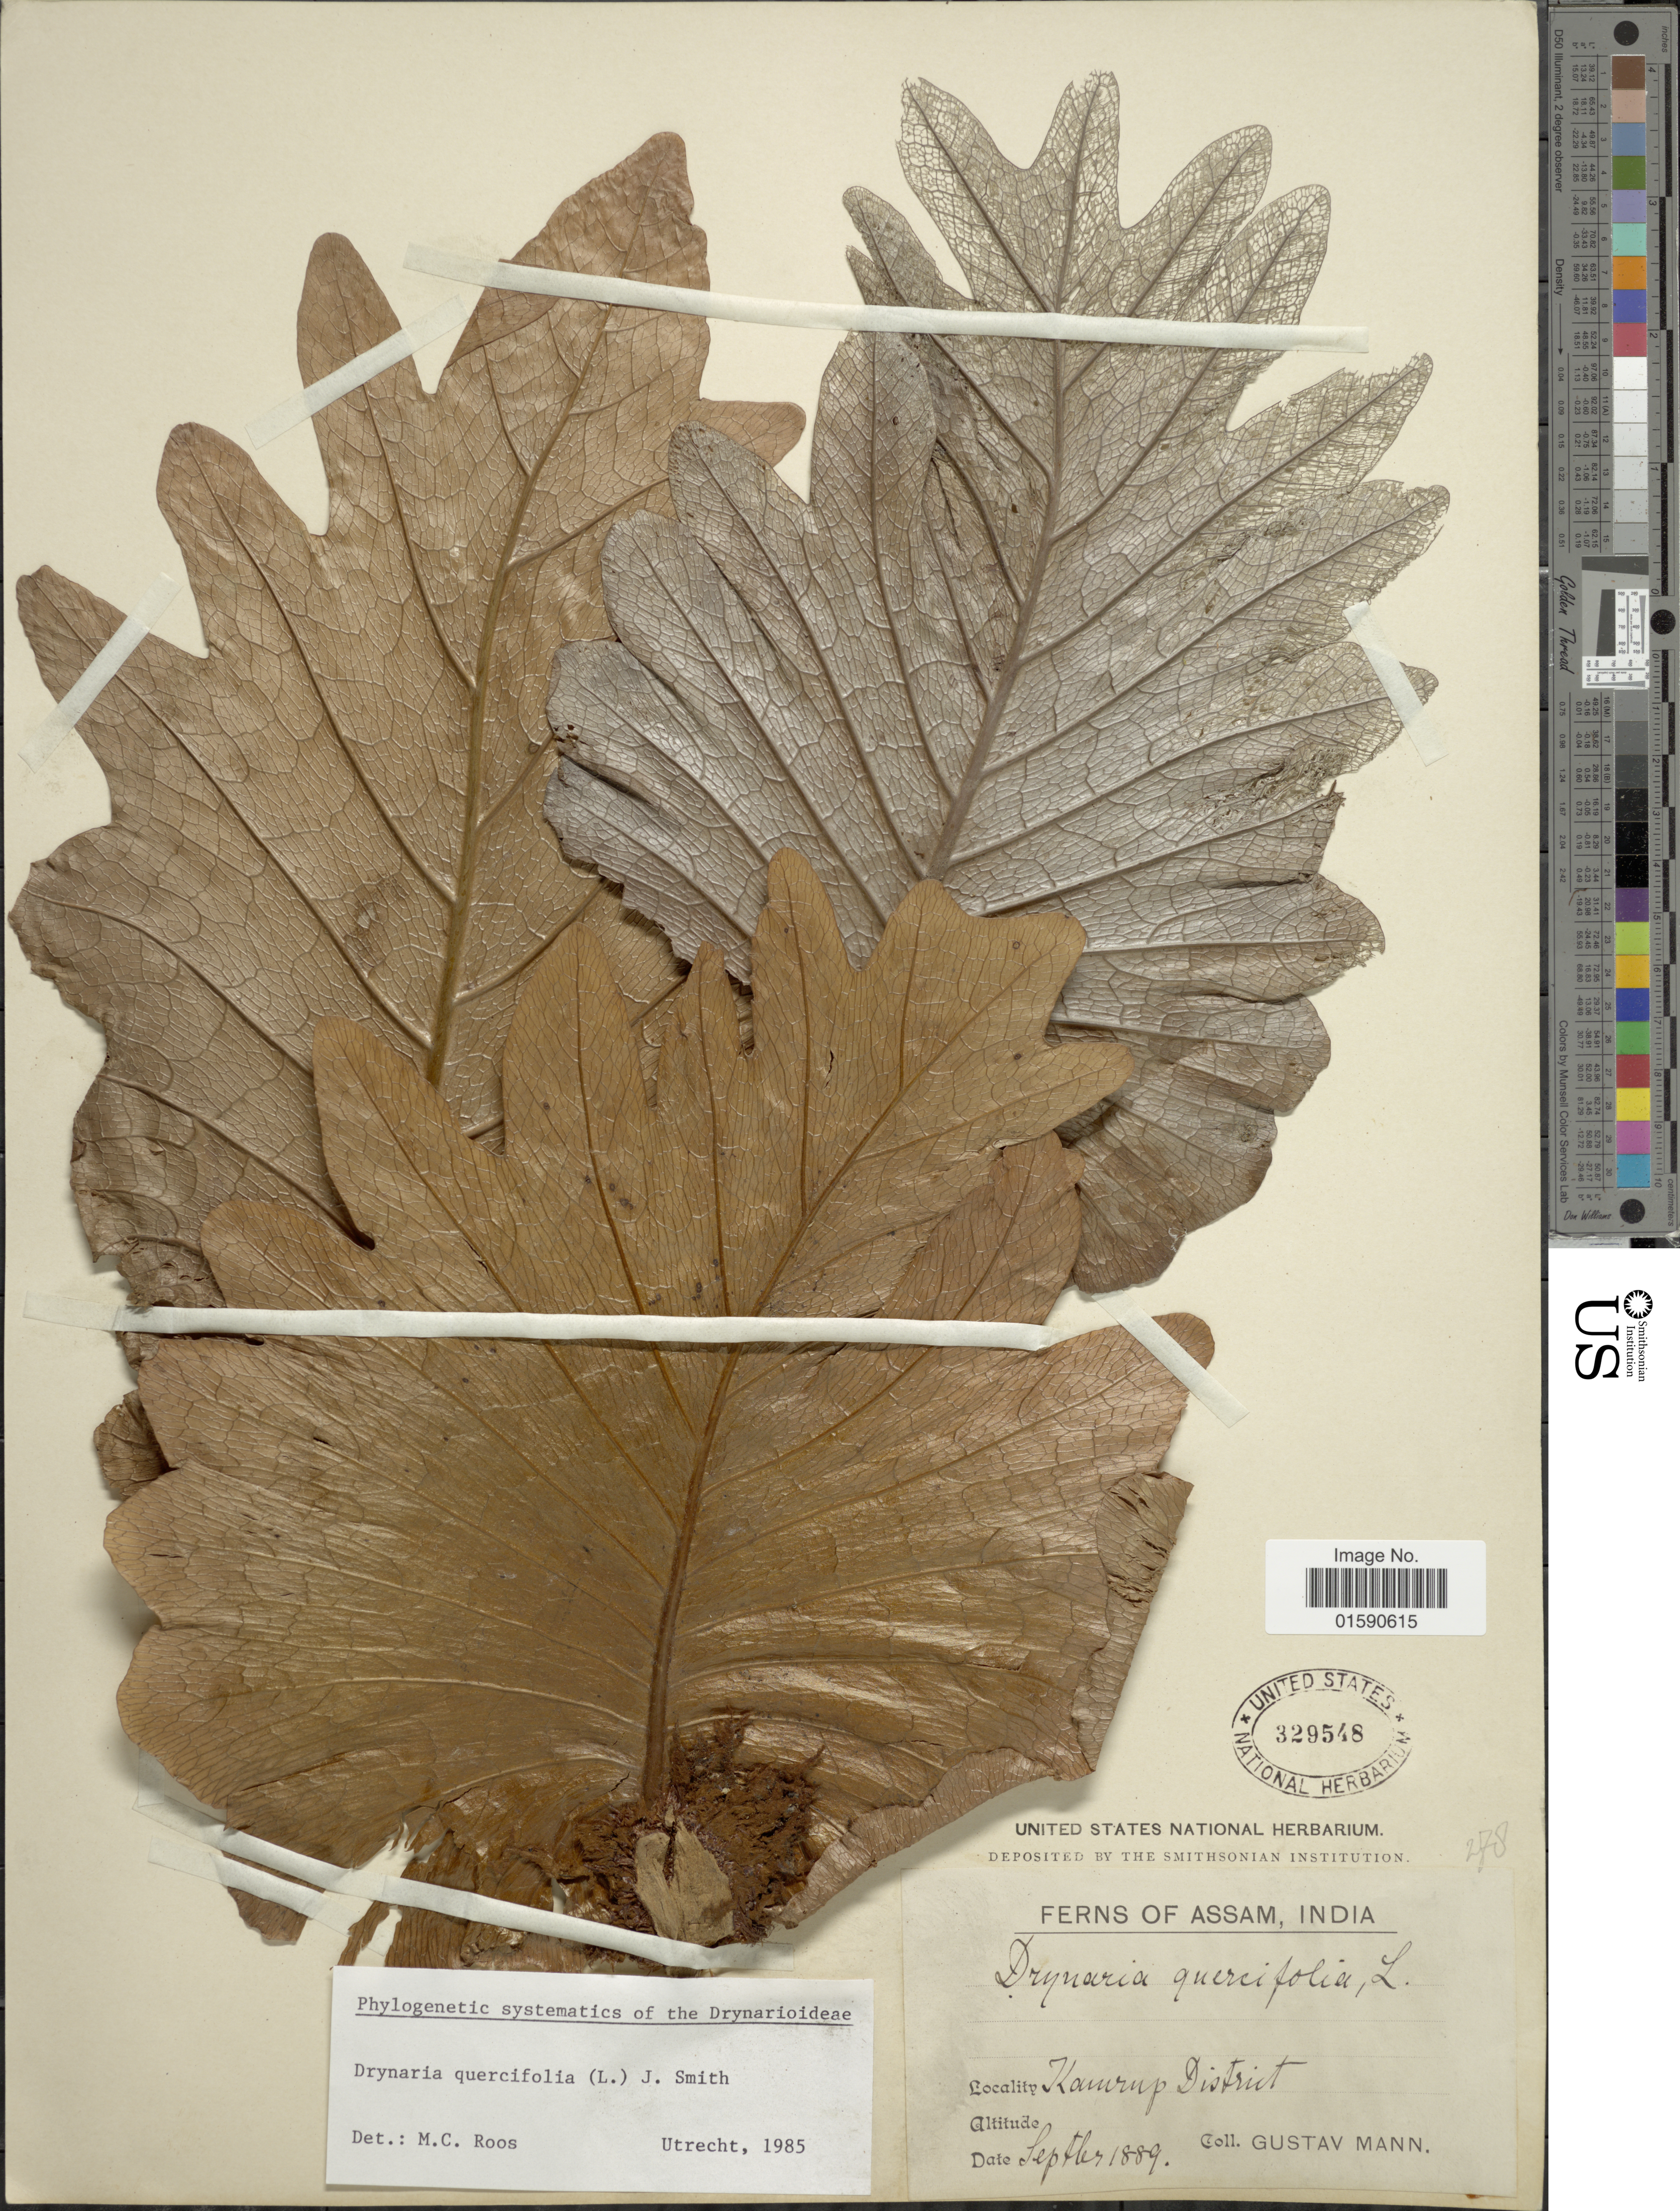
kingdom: Plantae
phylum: Tracheophyta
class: Polypodiopsida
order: Polypodiales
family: Polypodiaceae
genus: Drynaria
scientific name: Drynaria quercifolia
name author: (L.) J. Sm.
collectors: G. Mann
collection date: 1889-09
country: India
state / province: Assam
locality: Kamrup District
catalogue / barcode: US 329548